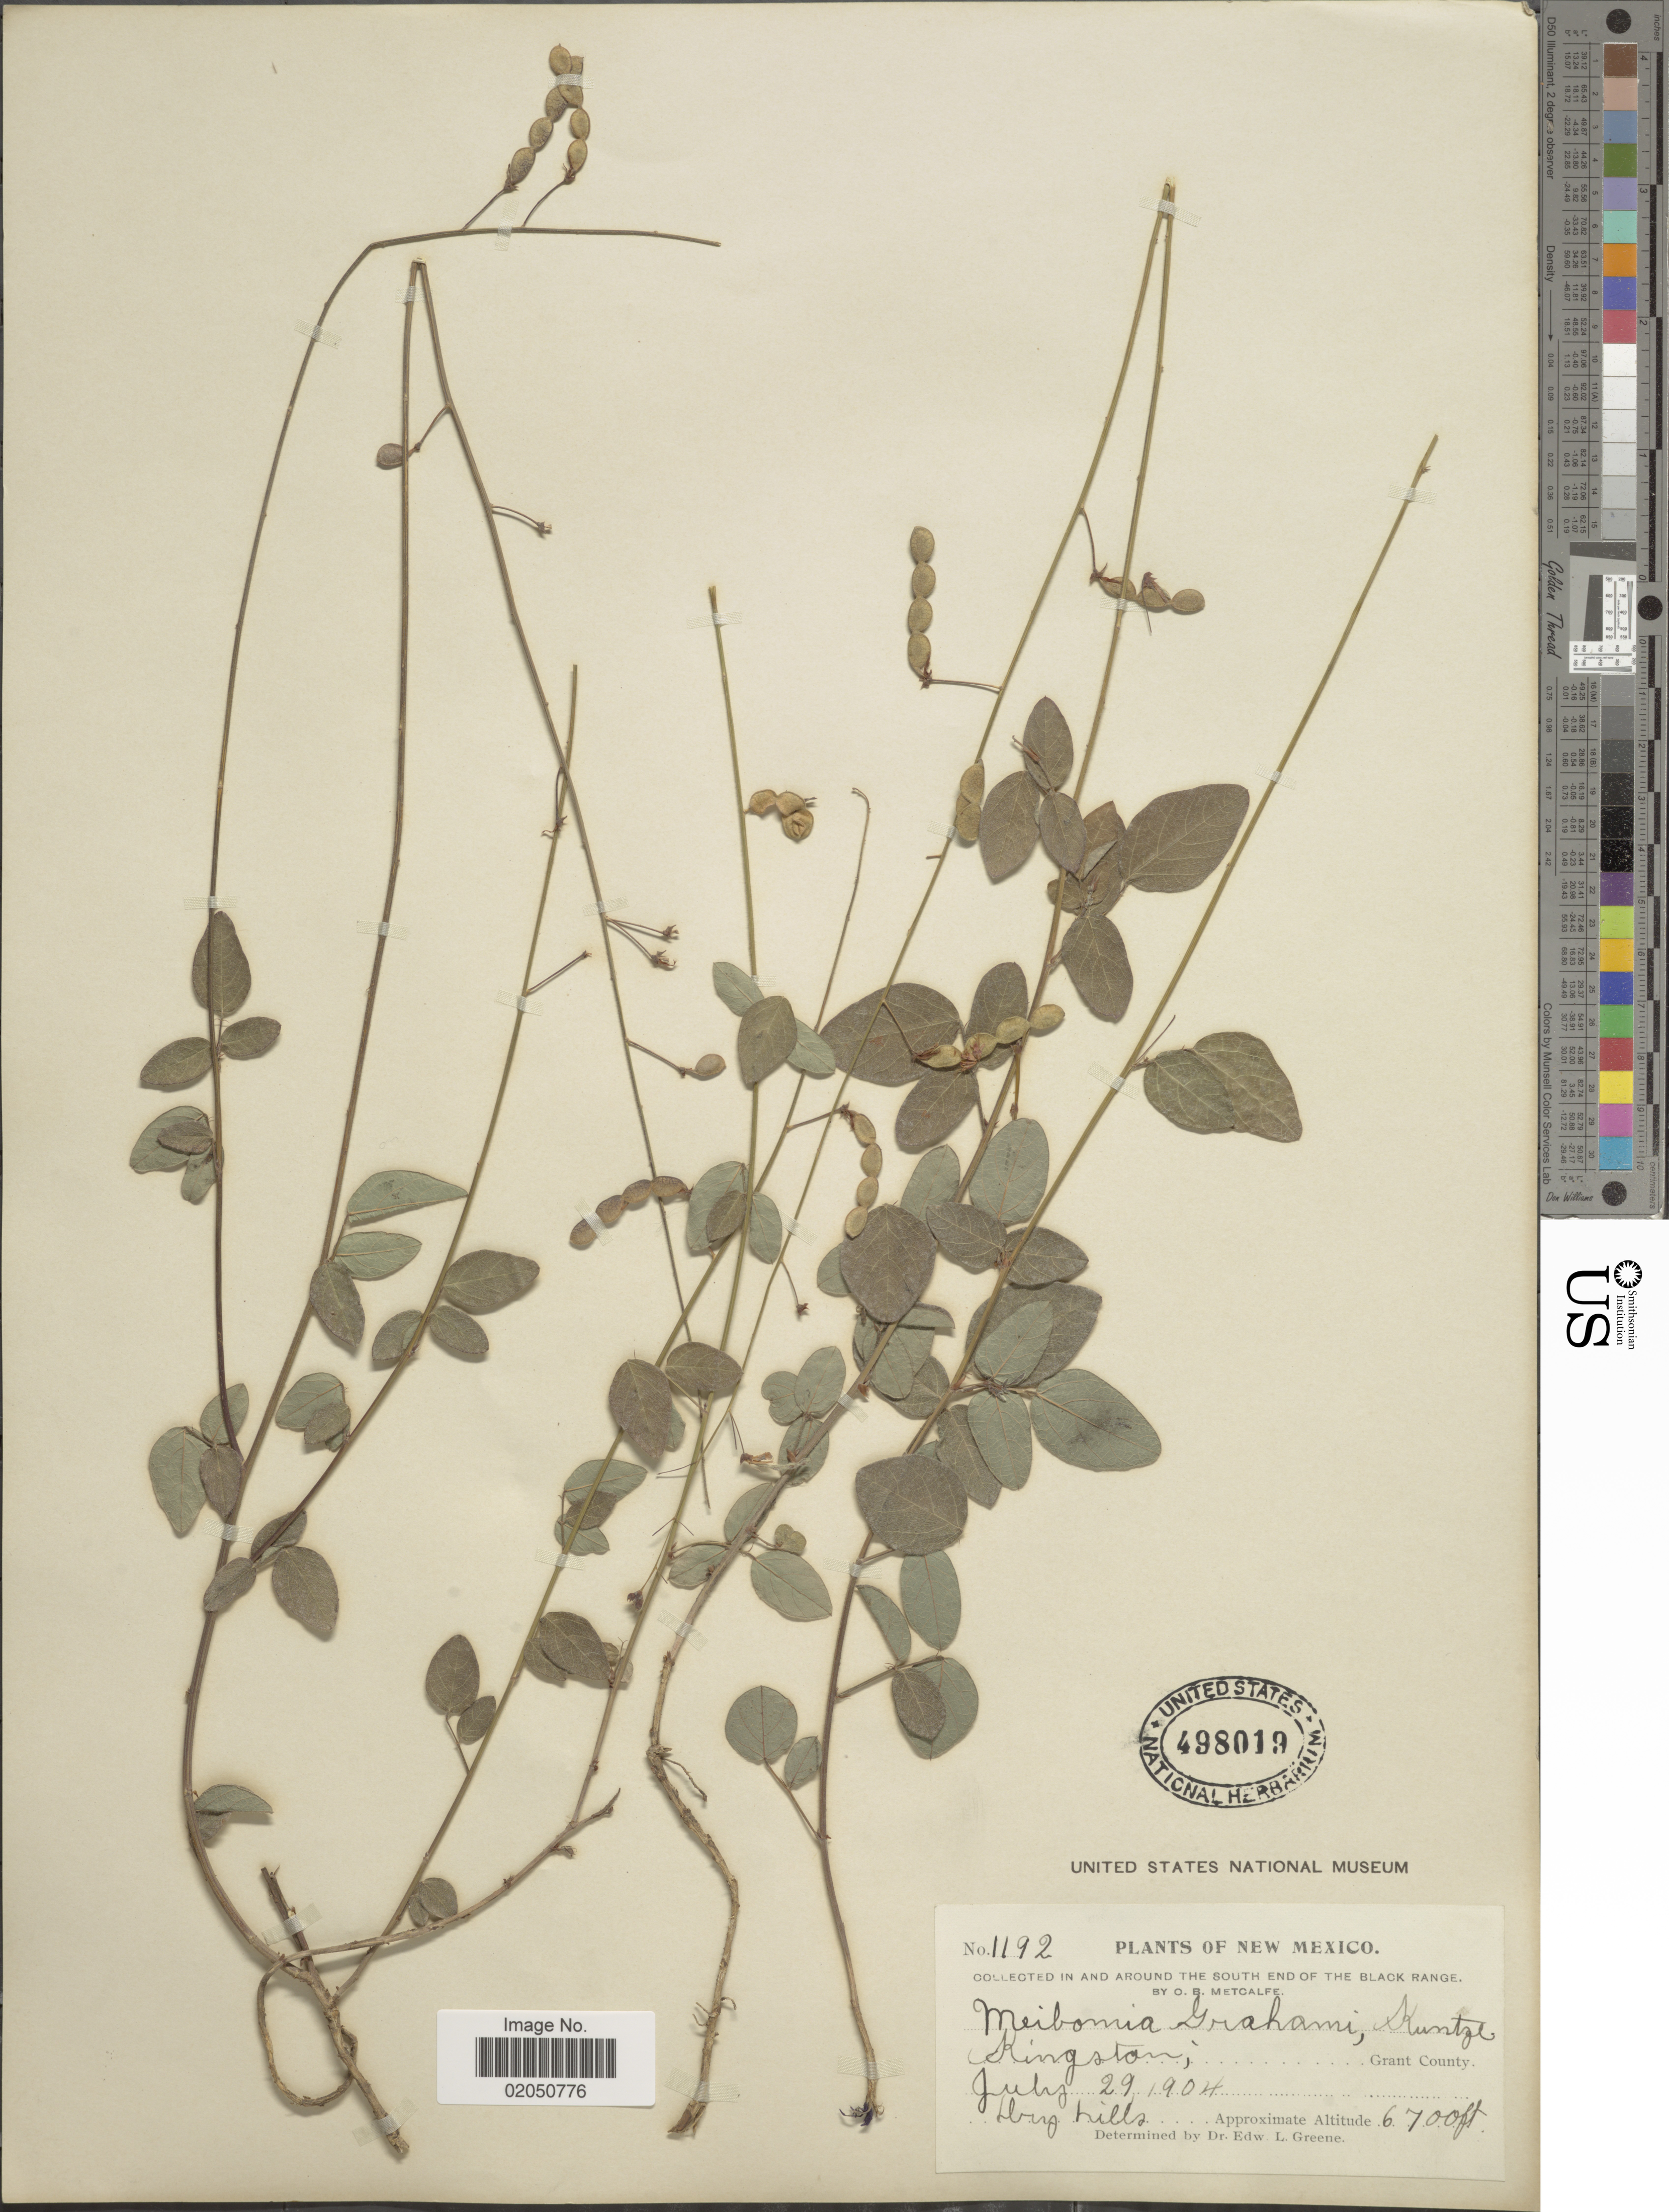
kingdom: Plantae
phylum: Tracheophyta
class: Magnoliopsida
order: Fabales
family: Fabaceae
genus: Desmodium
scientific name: Desmodium grahamii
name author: A. Gray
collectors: O. B. Metcalfe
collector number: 1192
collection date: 1904-07-29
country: United States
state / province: New Mexico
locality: In and around The South End of The Black Range, Kingstone, Grant County, Dry hills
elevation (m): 2042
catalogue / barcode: US 498019